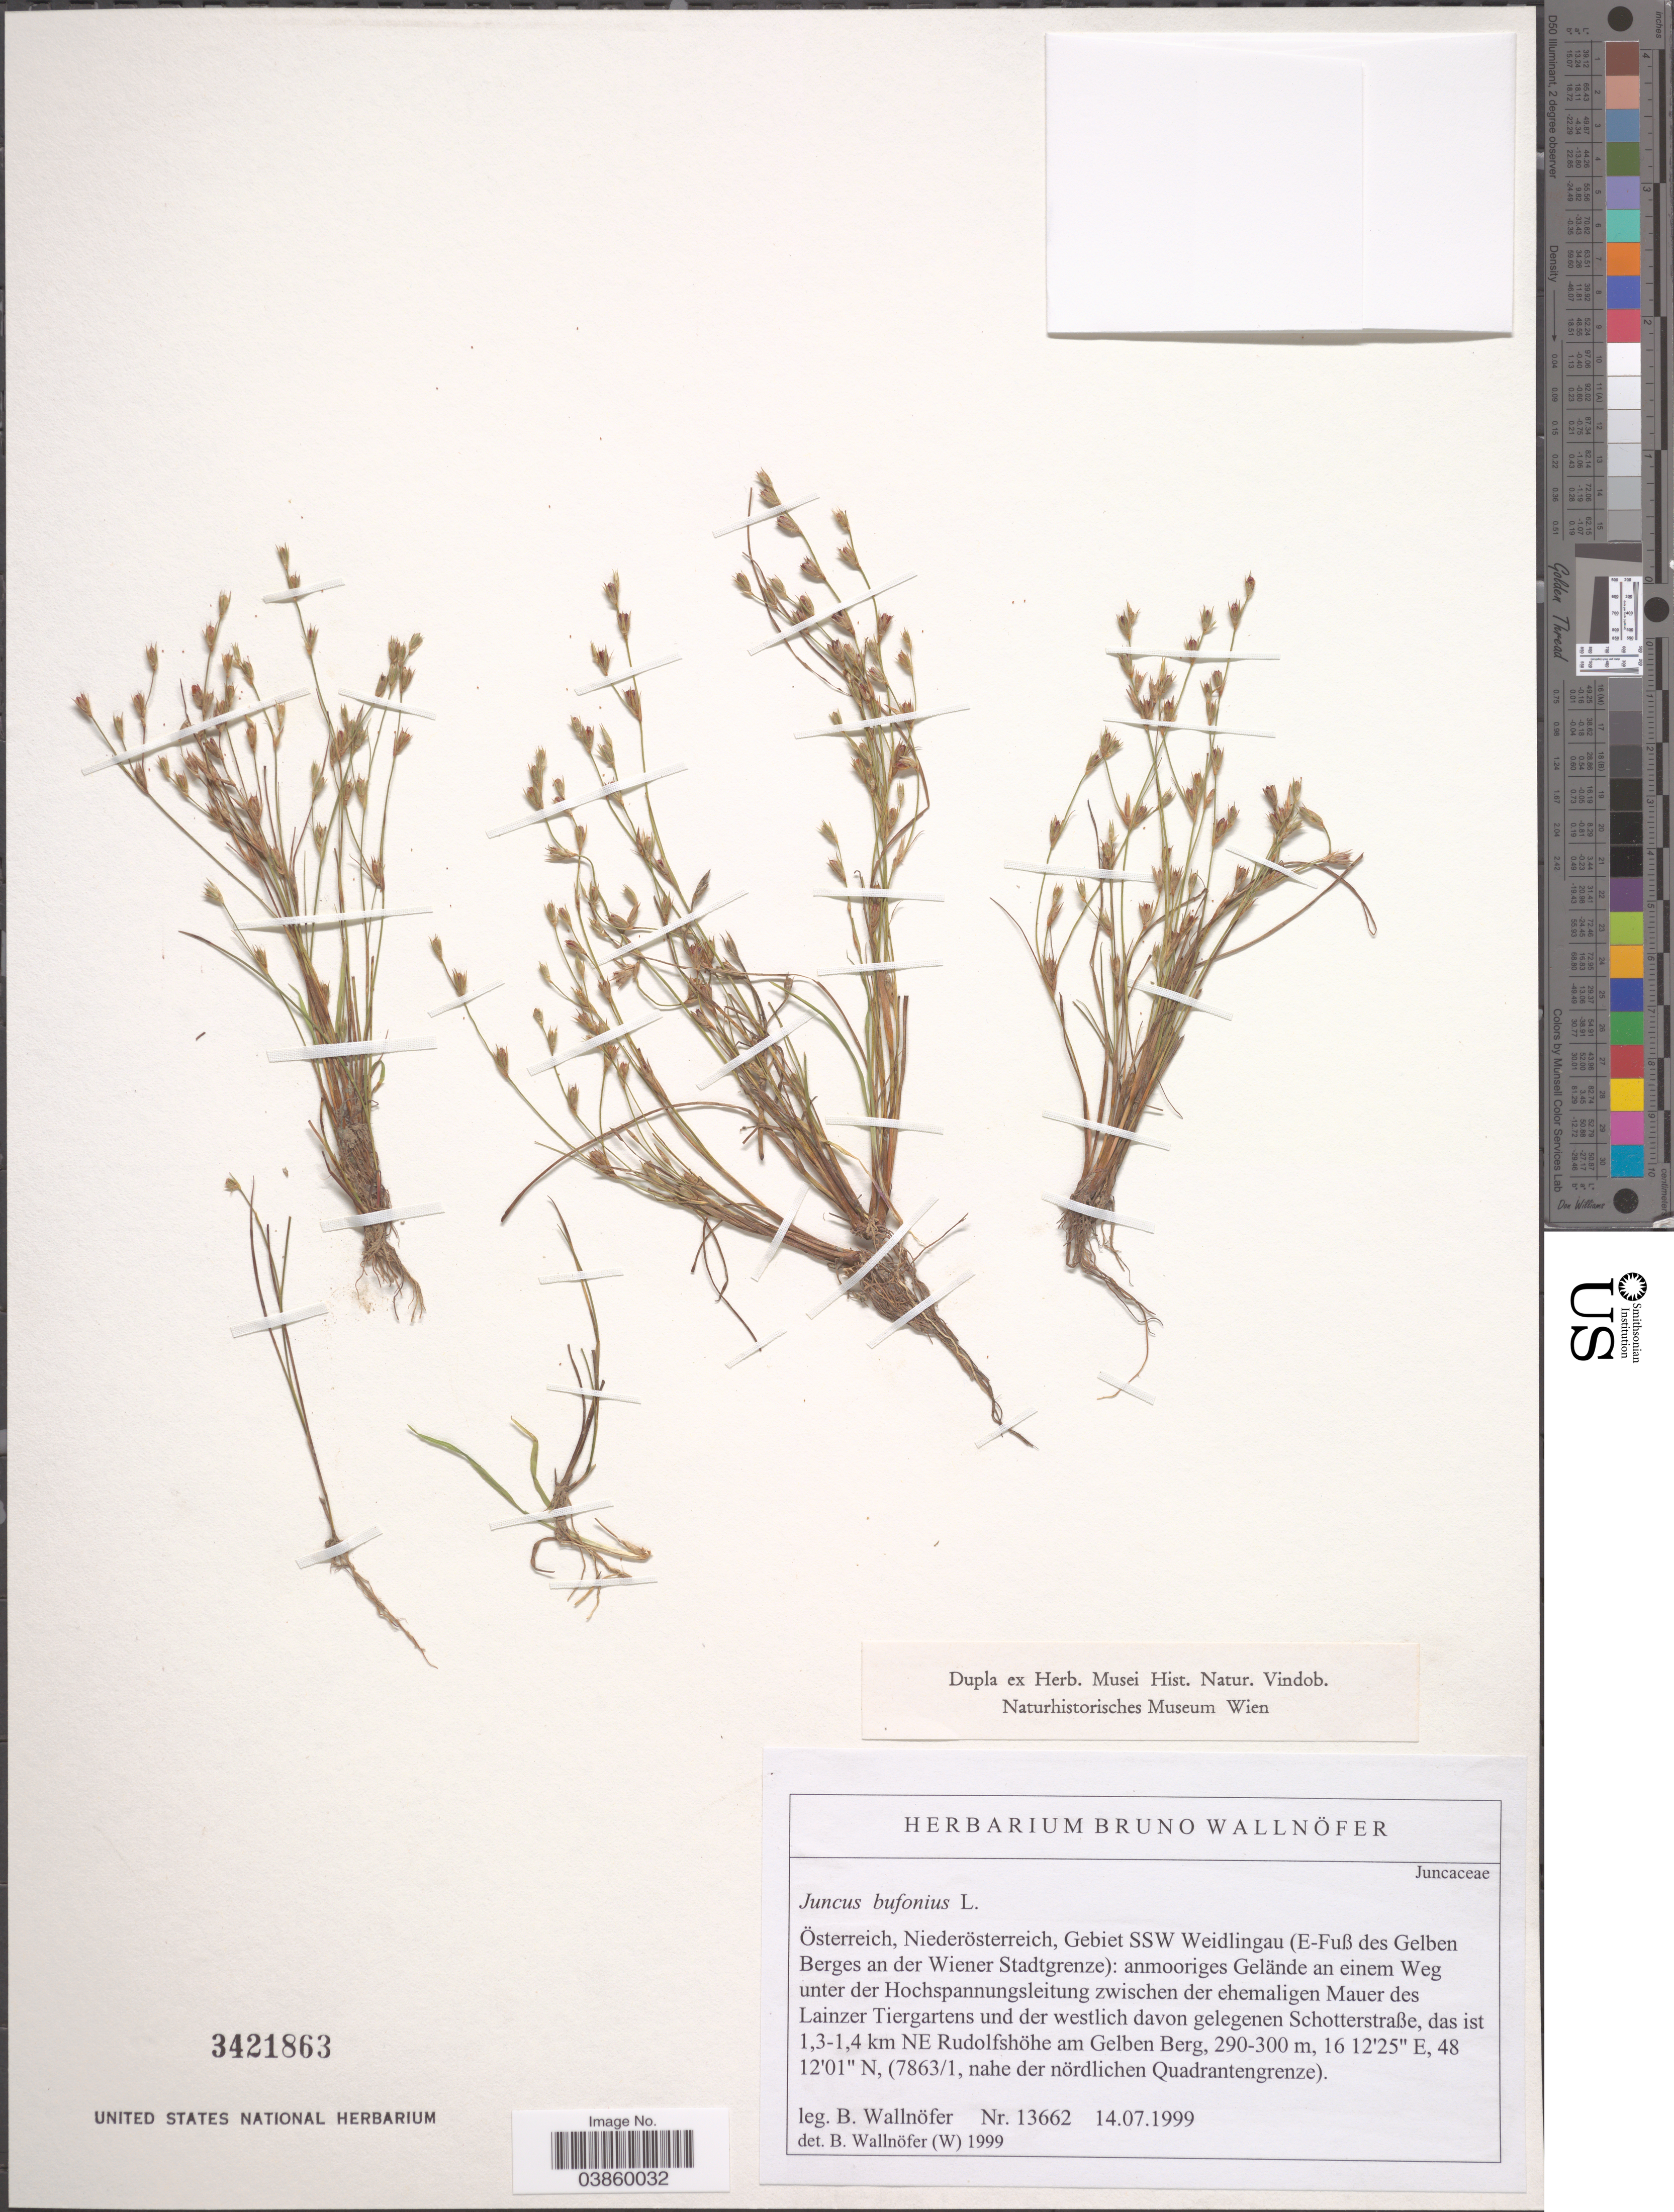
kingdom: Plantae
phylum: Tracheophyta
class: Liliopsida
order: Poales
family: Juncaceae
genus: Juncus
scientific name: Juncus bufonius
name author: L.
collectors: B. Wallnöfer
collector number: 13662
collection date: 1999-07-14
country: Austria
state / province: Niederosterreich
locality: Österreich, Gebiet SSW Weidlingau (E-Fuß des Gelben Berges an der Wiener Stadtgrenze): anmooriges Gelände an einem Weg unter der Hochspannungsleitung zwischen der ehemaligen Mauer des Lainzer Tiergartens und der westlich davon gelegenen Schotterstraße, das ist 1.3-1.4 km NE Rudolfshöhe am Gelben Berg. (7863/1, nahe der nördlichen Quadrantengrenze).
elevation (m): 290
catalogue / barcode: US 3421863